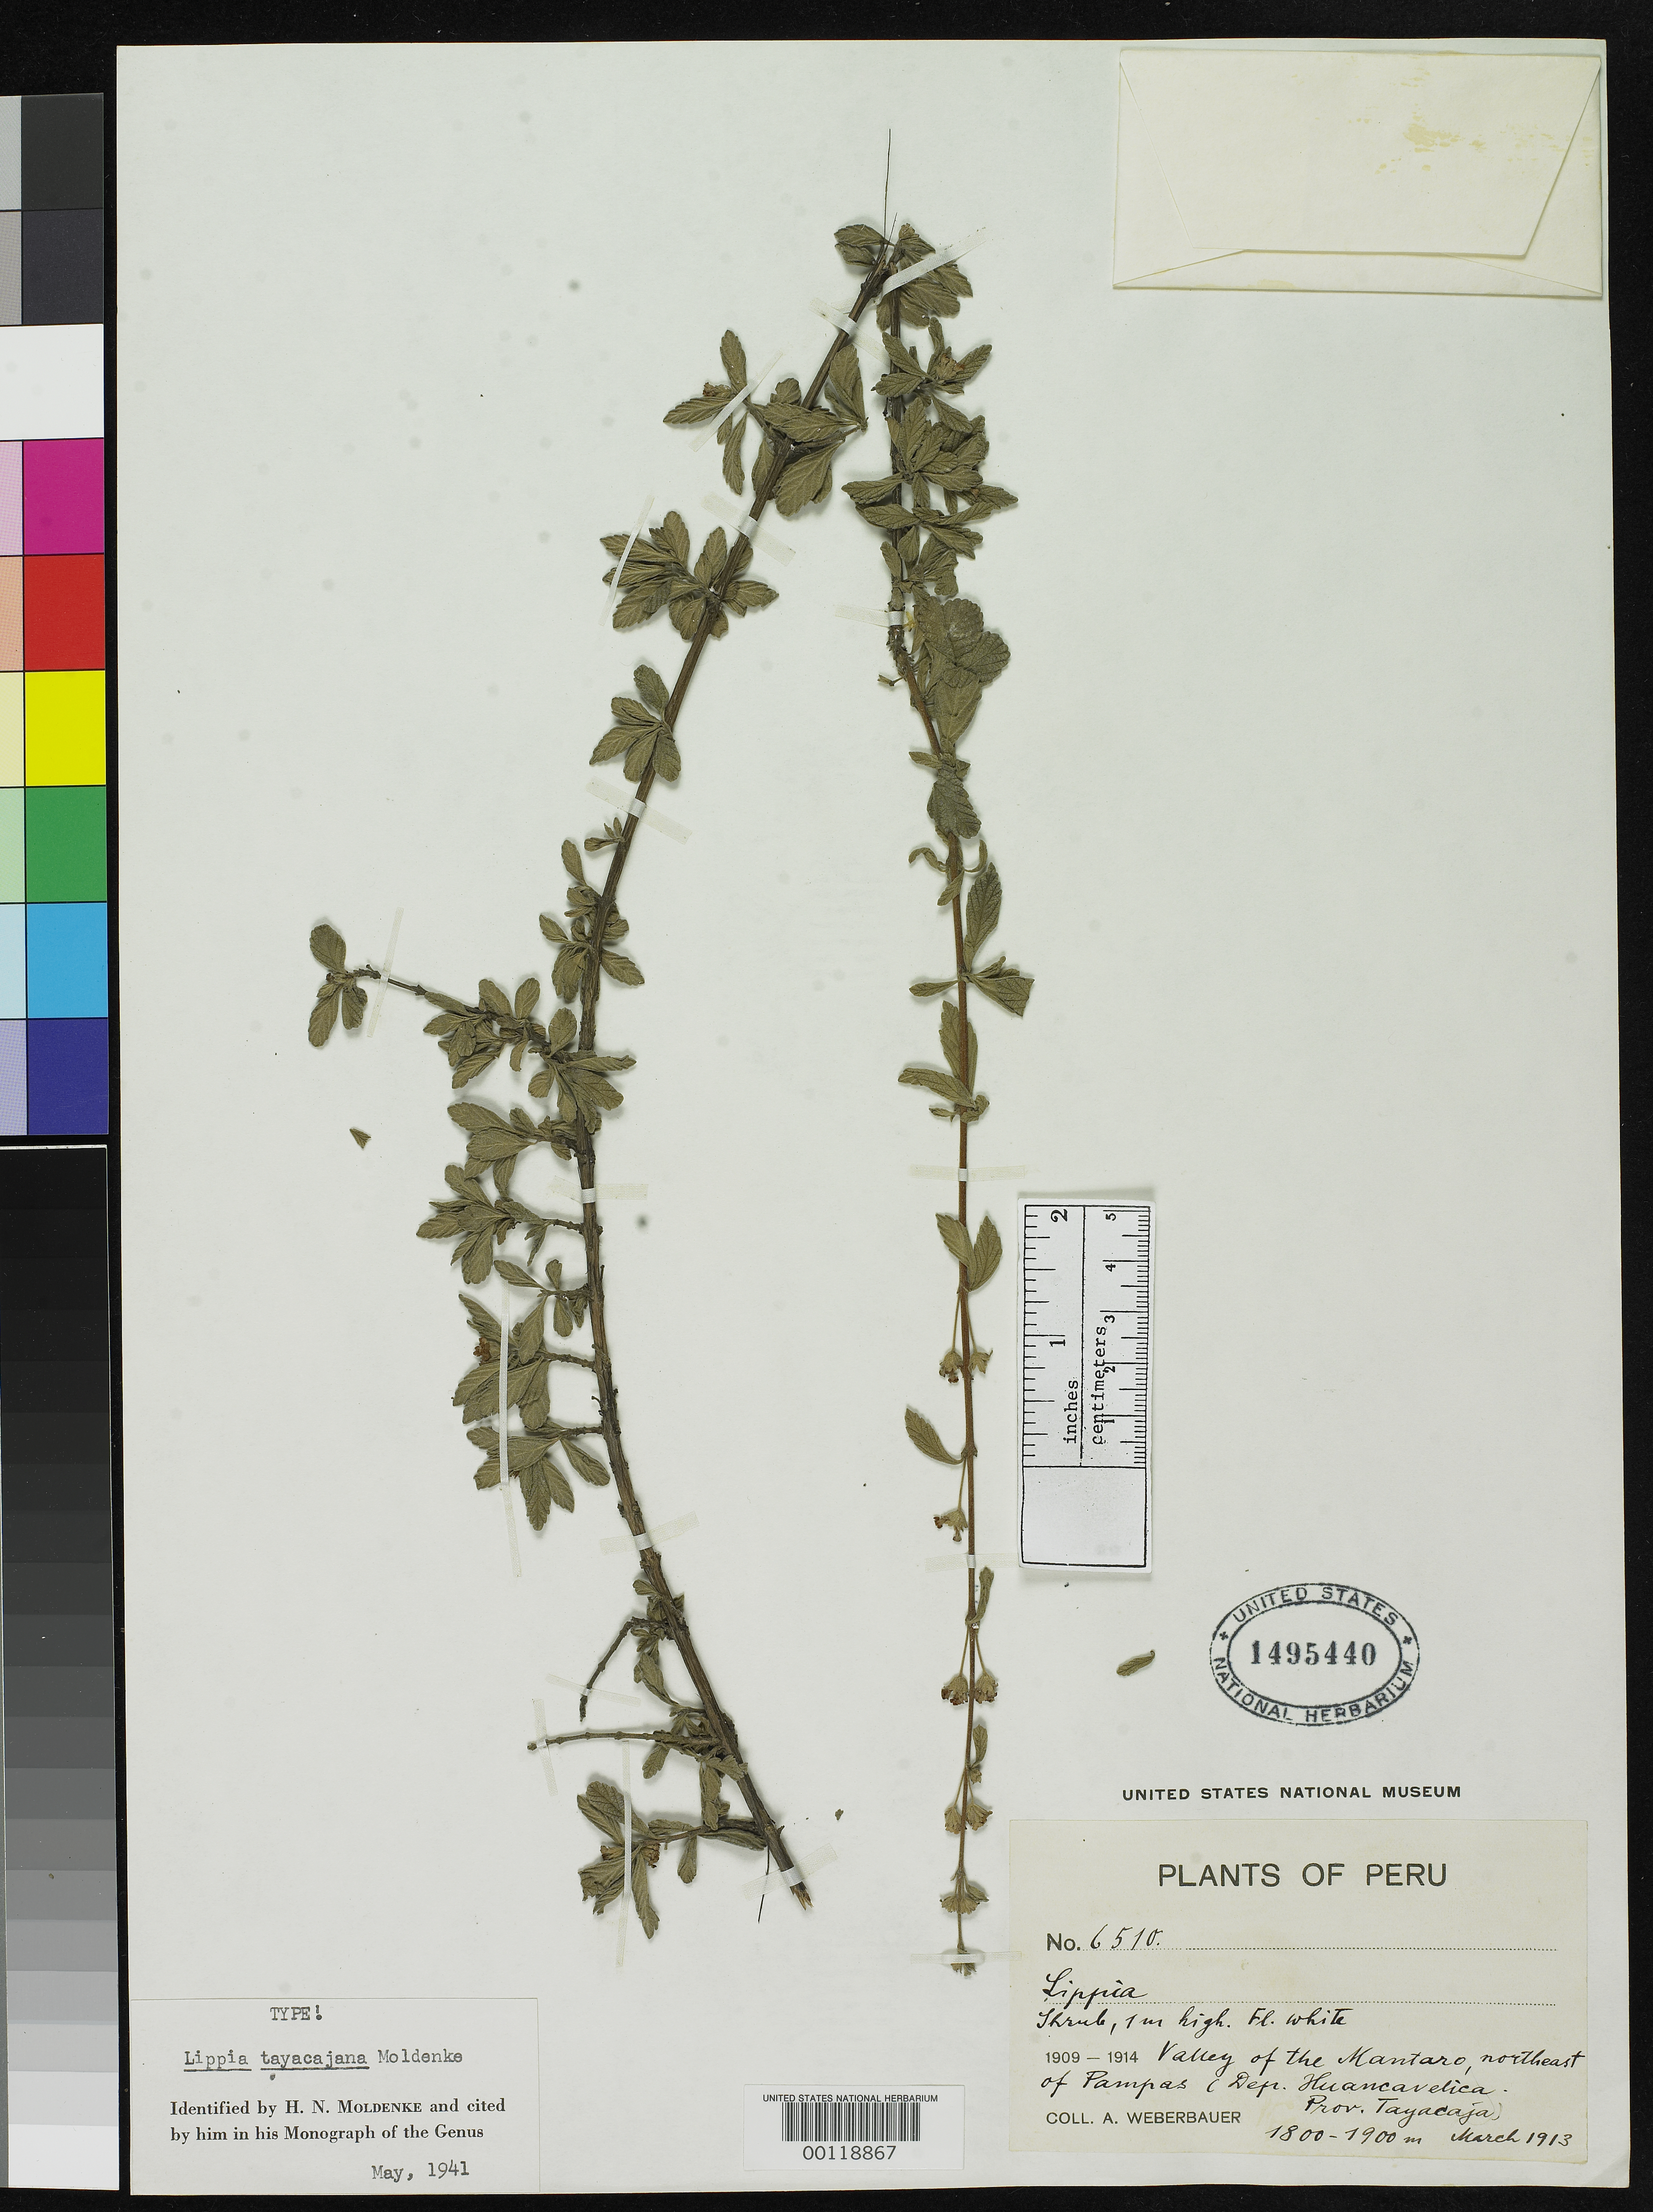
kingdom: Plantae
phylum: Tracheophyta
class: Magnoliopsida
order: Lamiales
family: Verbenaceae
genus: Lippia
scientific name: Lippia tayacajana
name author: Moldenke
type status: Holotype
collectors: A. Weberbauer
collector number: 6510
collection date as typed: Mar 1913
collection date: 1913-03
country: Peru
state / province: Huancavelica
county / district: Tayacaja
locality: Mantaro Valley, NE of Pampas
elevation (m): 1800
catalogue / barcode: US 1495440